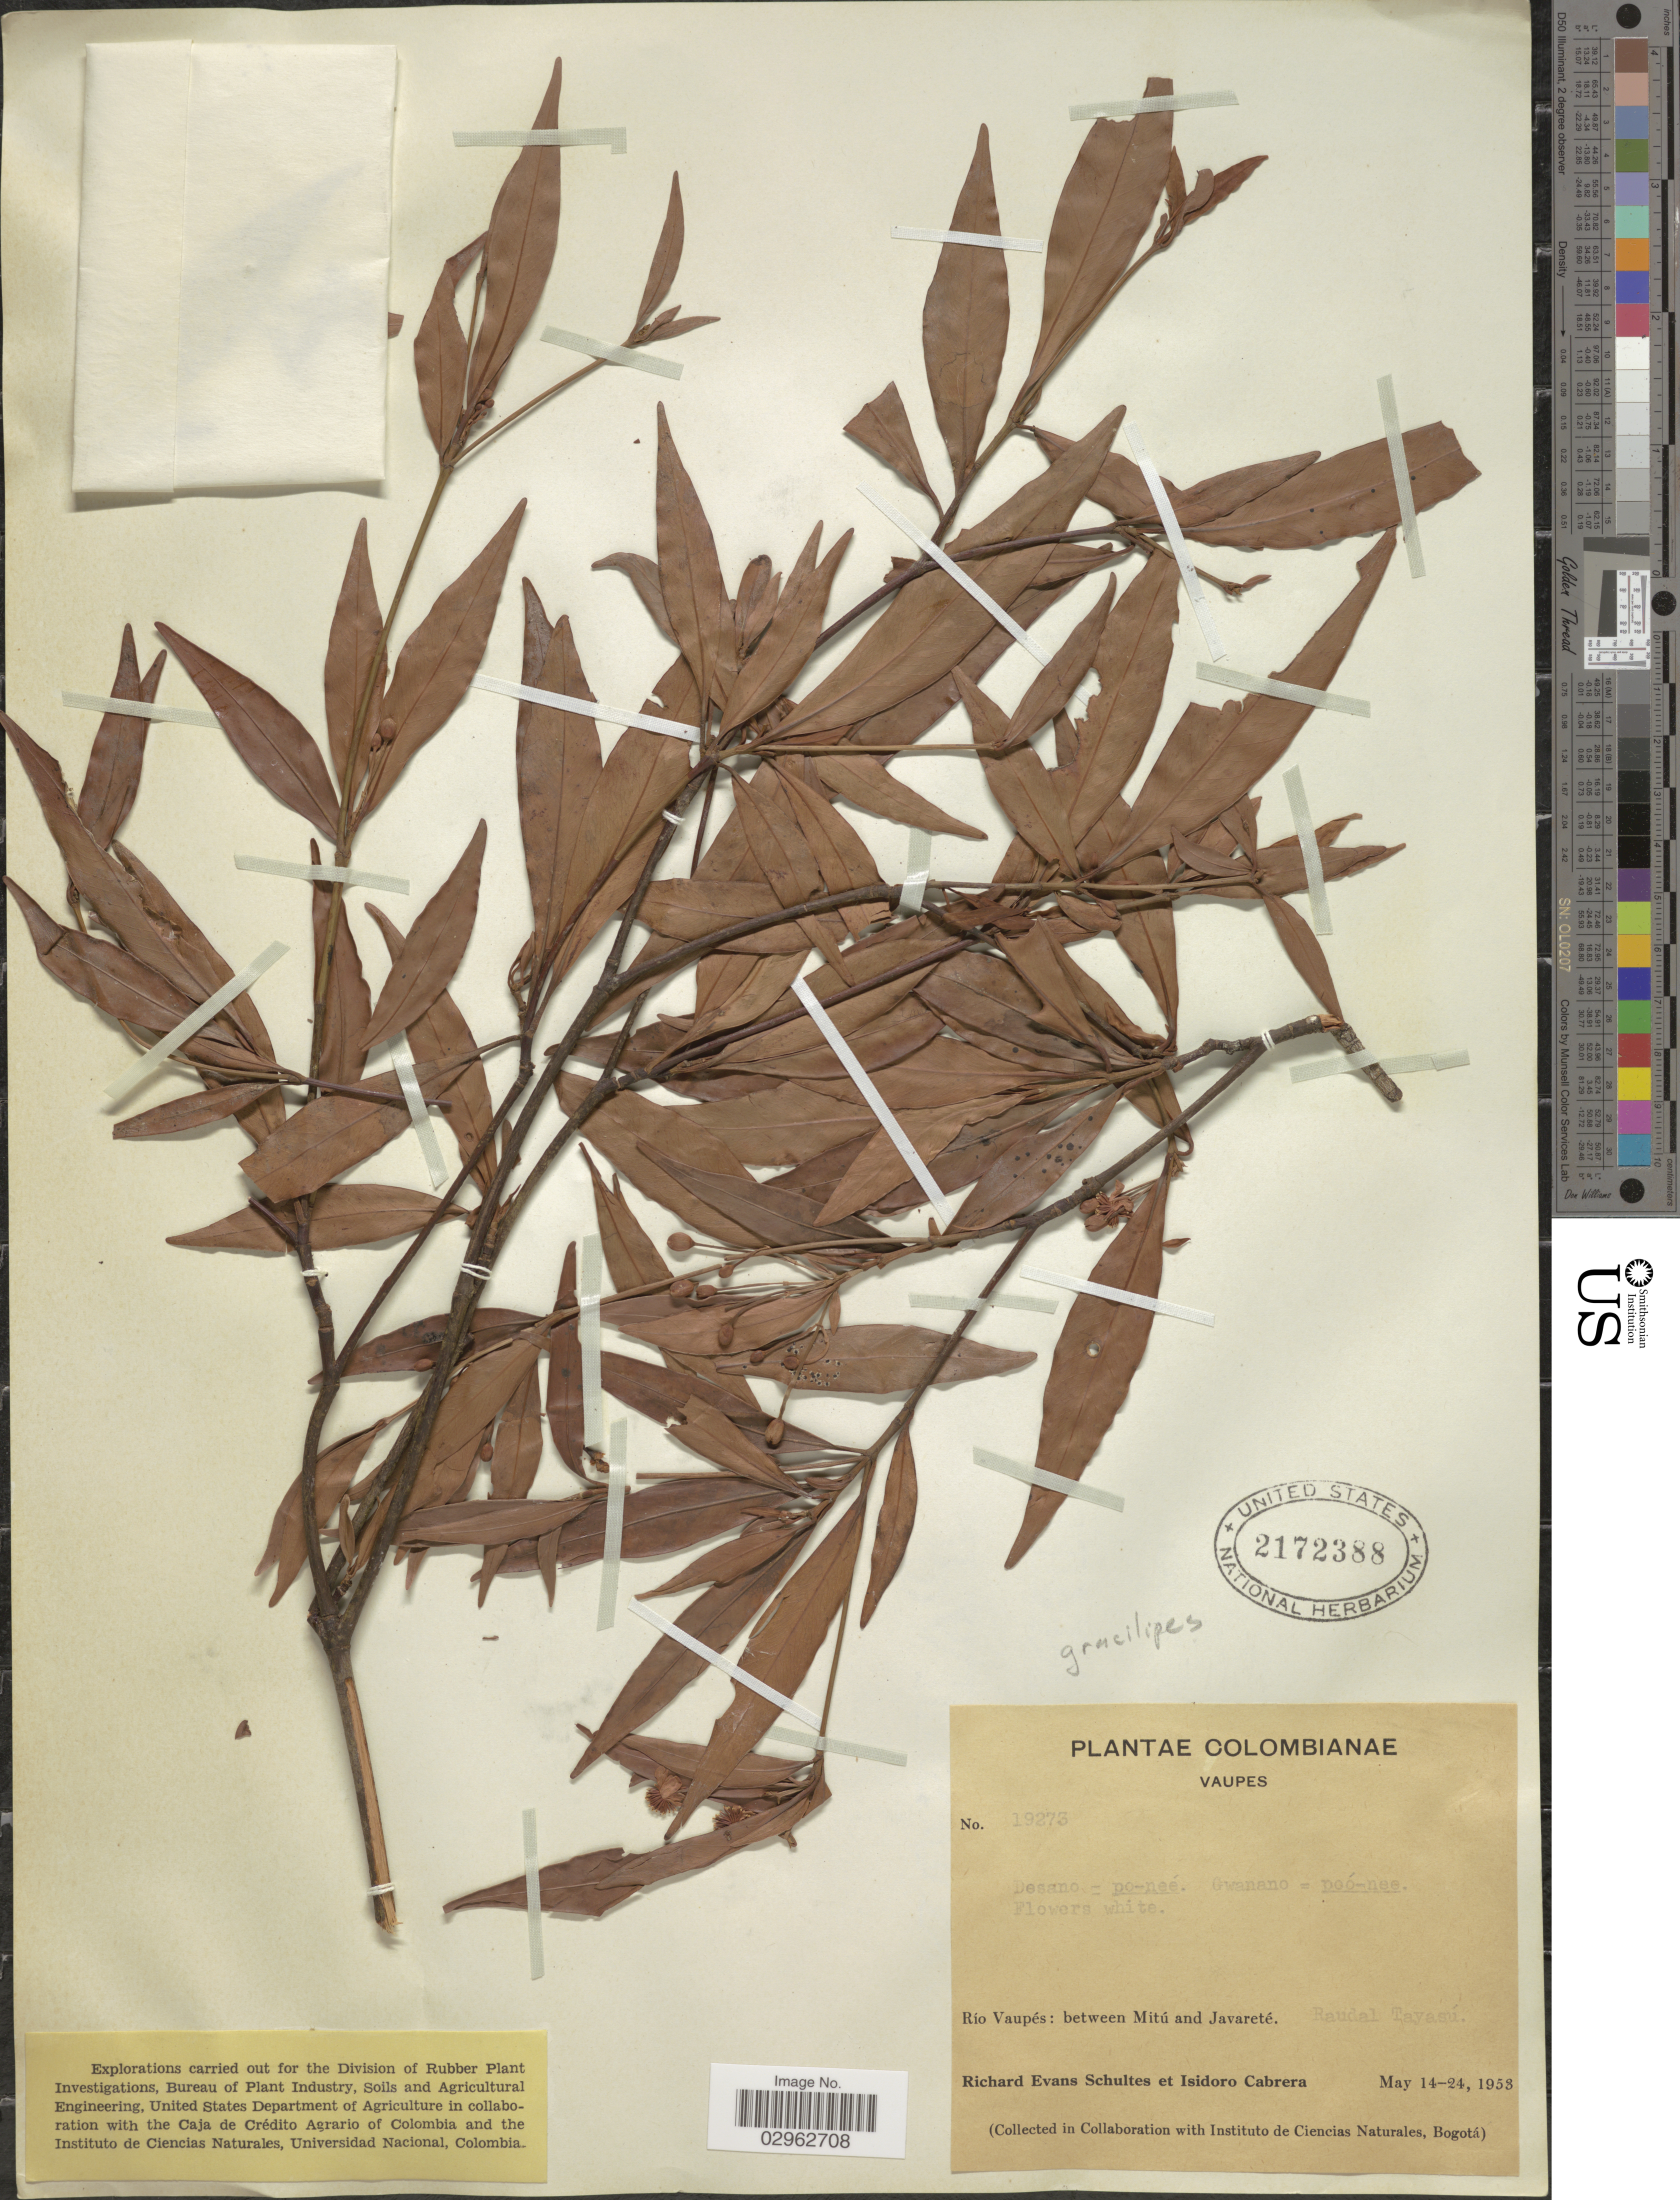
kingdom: Plantae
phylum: Tracheophyta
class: Magnoliopsida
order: Malpighiales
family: Clusiaceae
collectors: R. E. Schultes & I. Cabrera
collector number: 19273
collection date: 1953-05-14/1953-05-24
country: Colombia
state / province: Vaupés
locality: Río Vaupés: between Mitú and Javareté, Raudal Tayasú.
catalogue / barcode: US 2172388